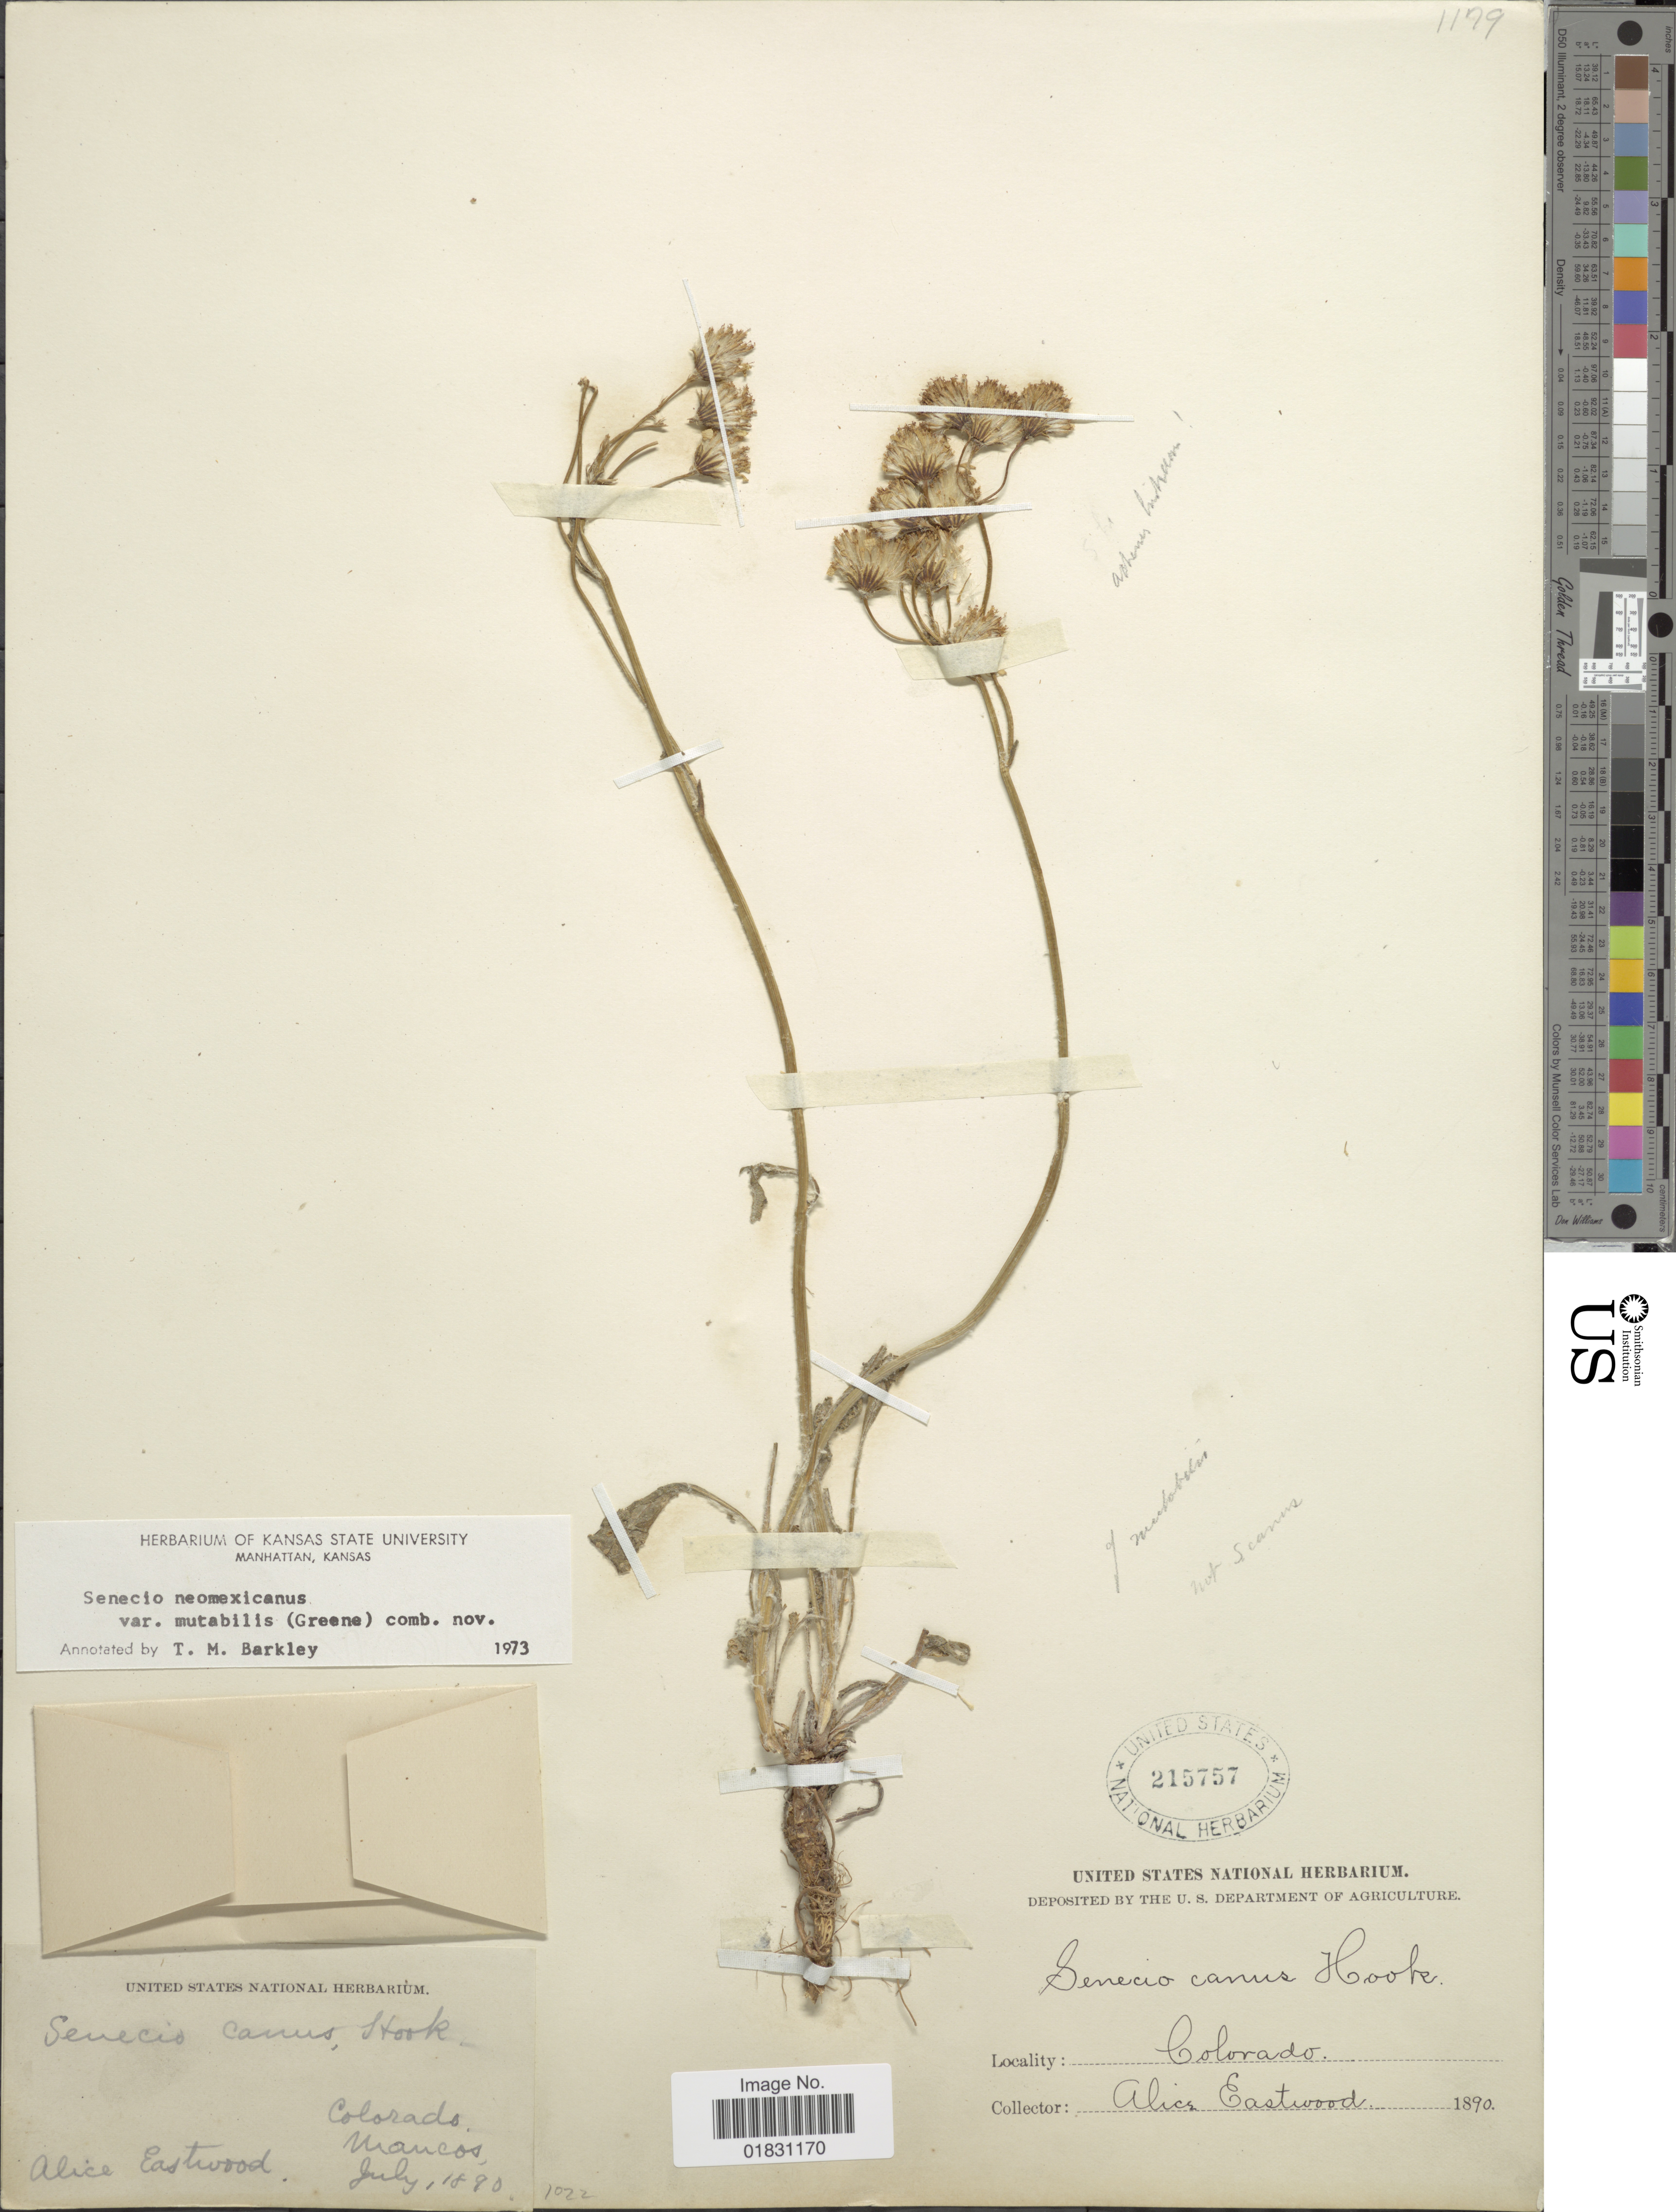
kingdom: Plantae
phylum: Tracheophyta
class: Magnoliopsida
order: Asterales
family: Asteraceae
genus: Packera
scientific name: Packera neomexicana var. mutabilis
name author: (Greene) W.A. Weber & Á. Löve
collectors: A. Eastwood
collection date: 1890-07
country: United States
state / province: Colorado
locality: Colorado, Mancos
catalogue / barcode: US 215757